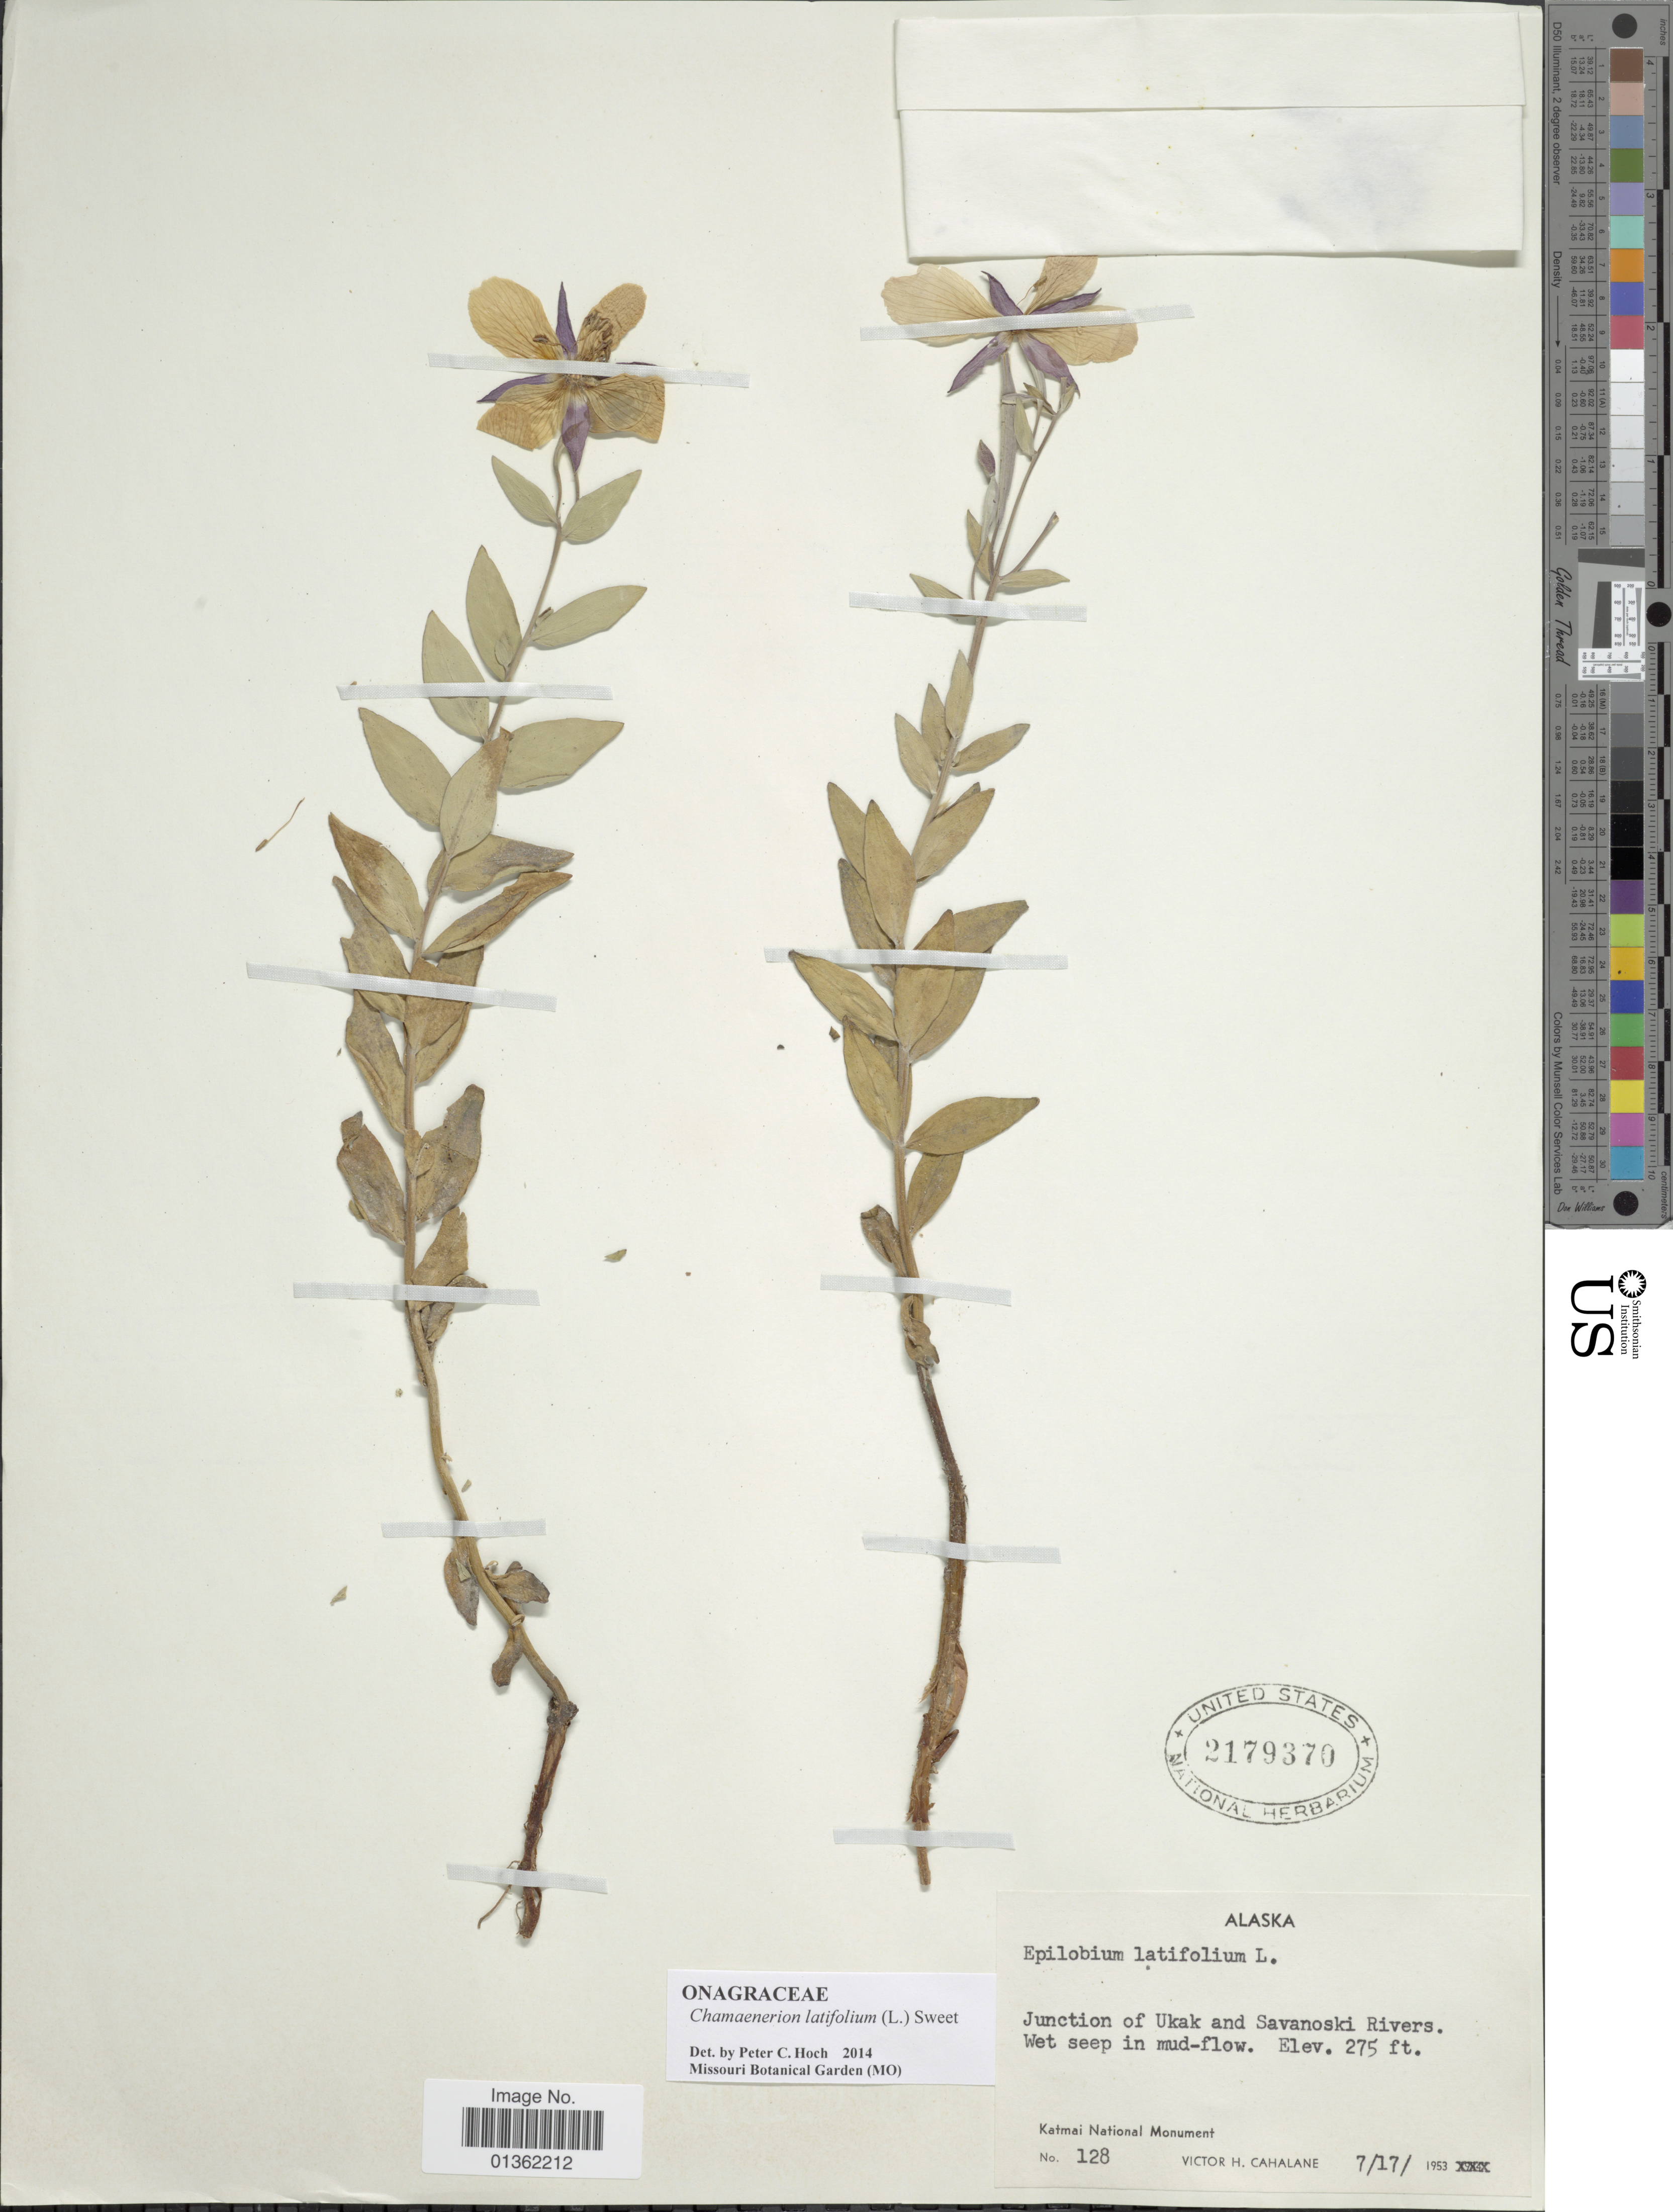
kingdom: Plantae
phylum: Tracheophyta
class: Magnoliopsida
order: Myrtales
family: Onagraceae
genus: Chamaenerion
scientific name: Chamaenerion latifolium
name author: (L.) Th. Fr. & Lange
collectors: V. Cahalane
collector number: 128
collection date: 1953-07-17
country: United States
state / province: Alaska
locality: Junction of Ukak and Savanoski Rivers.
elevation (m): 84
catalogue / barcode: US 2179370